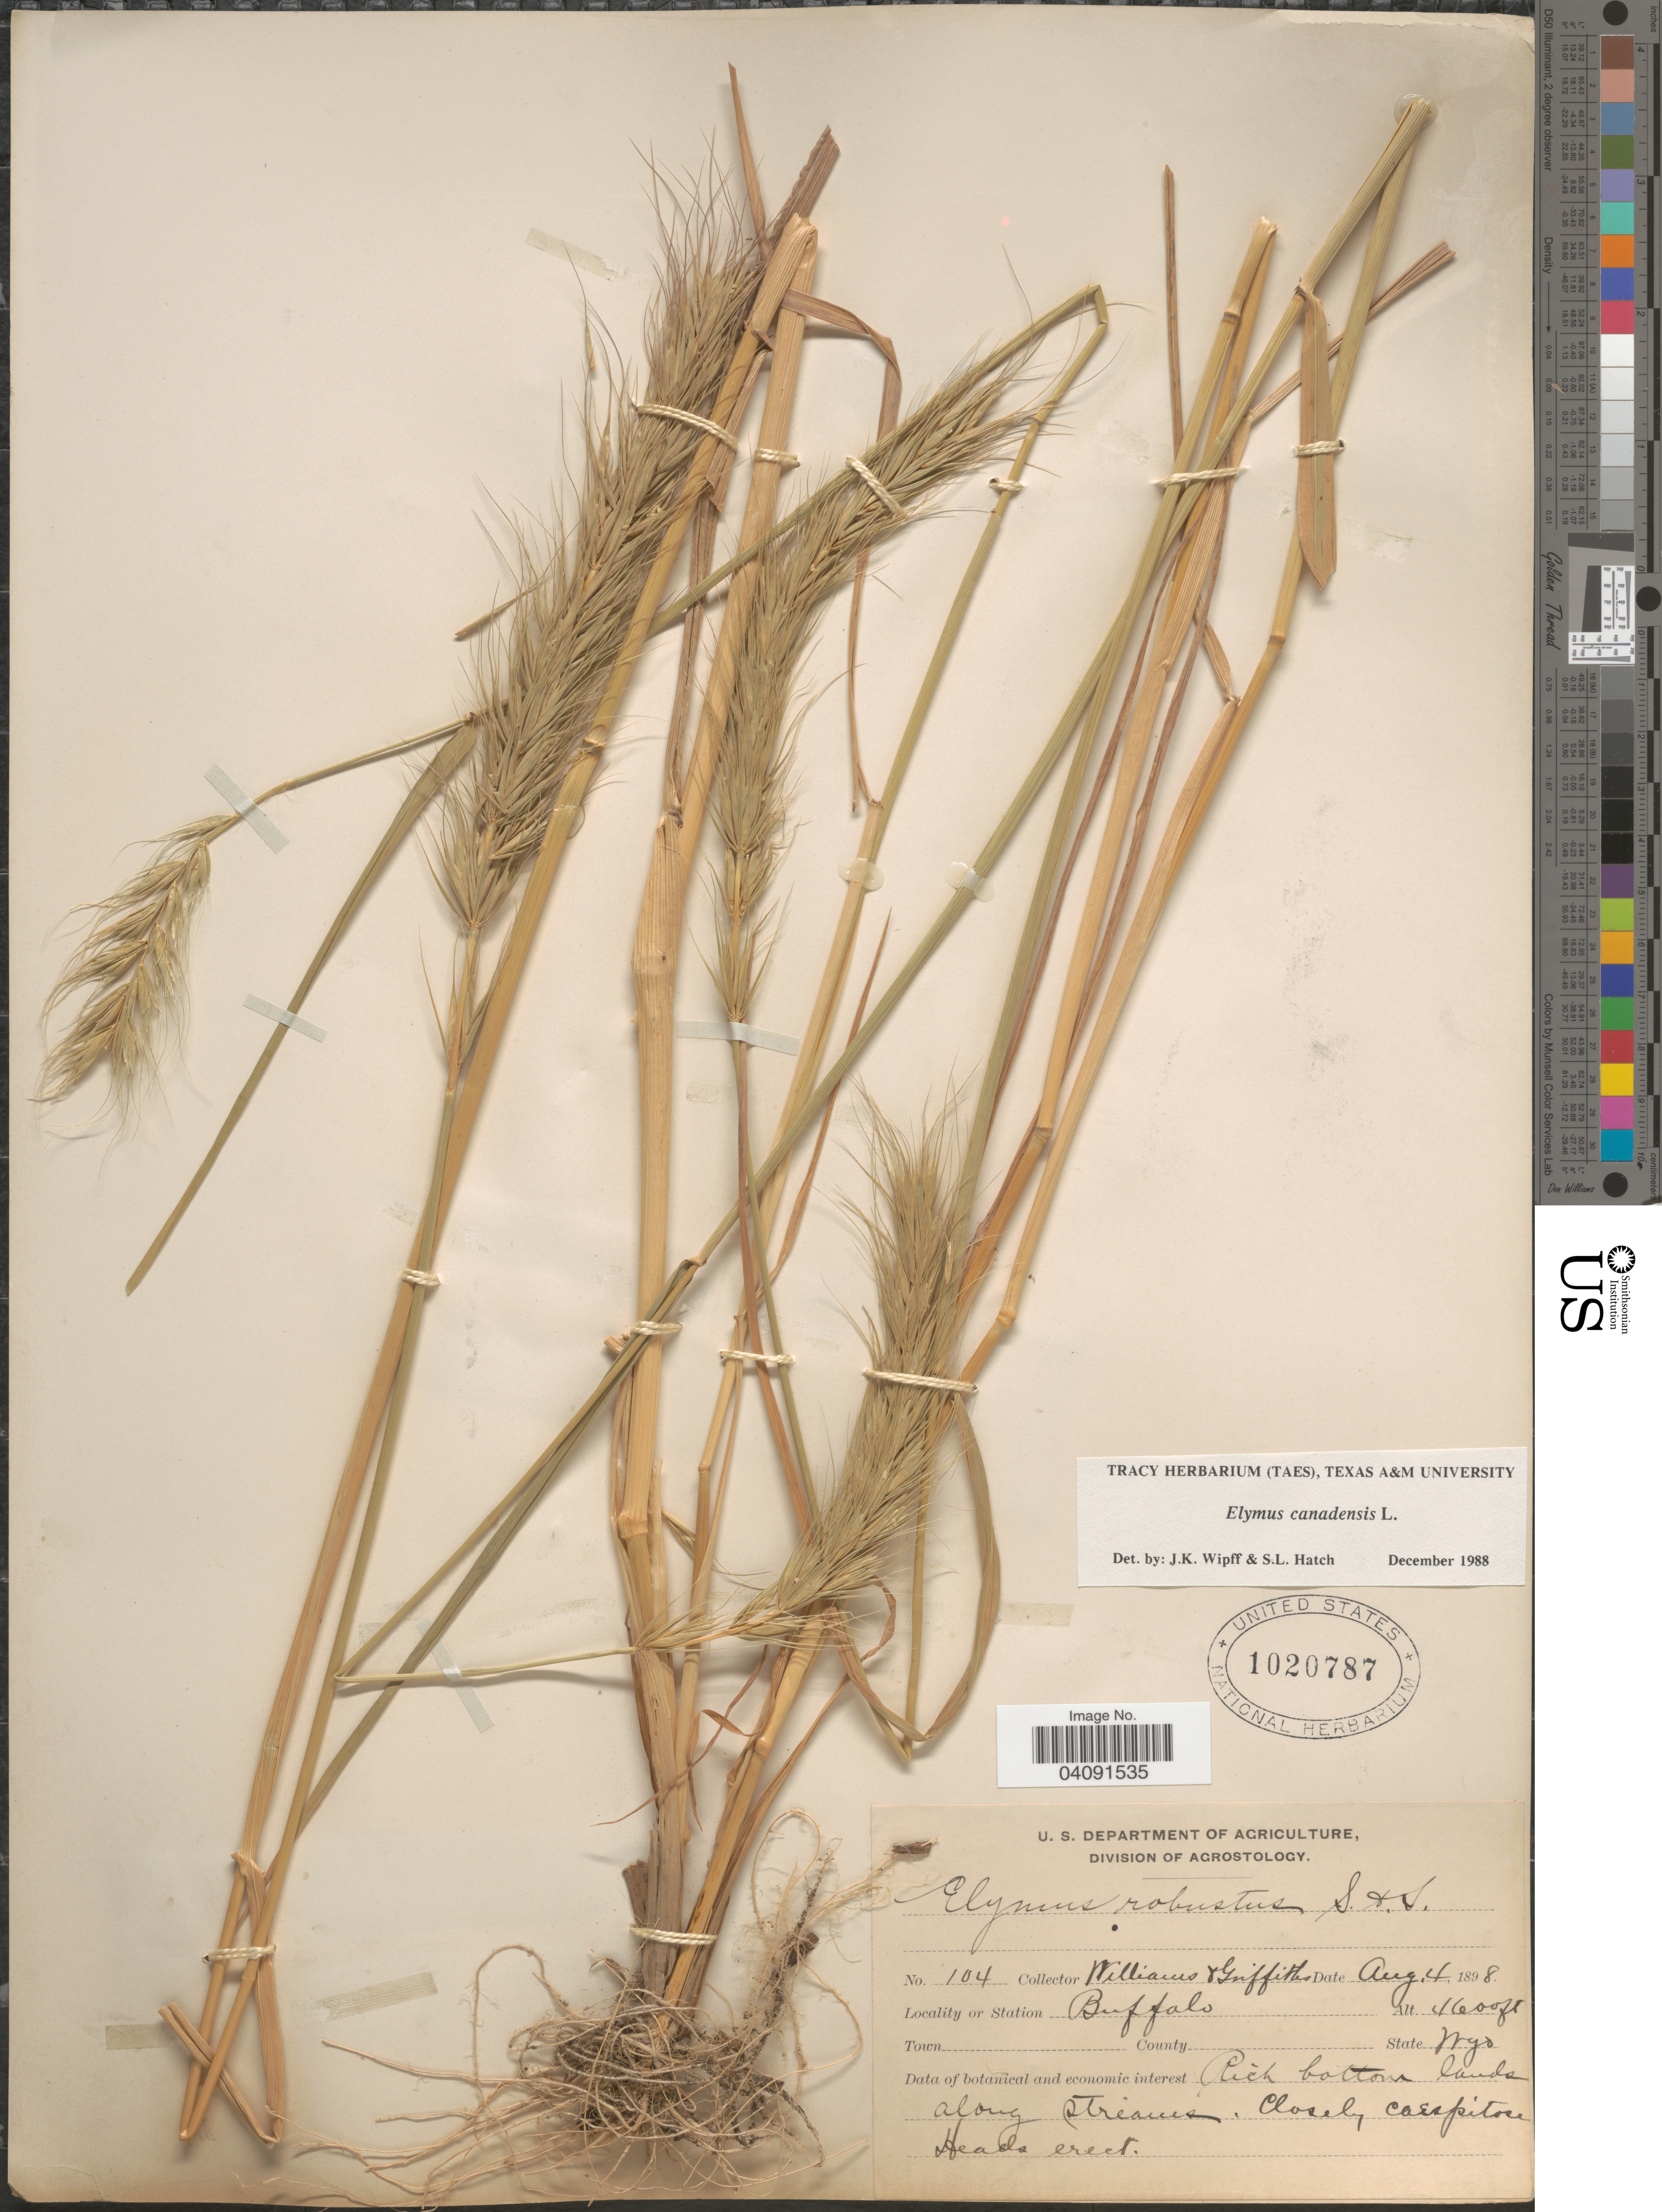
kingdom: Plantae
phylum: Tracheophyta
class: Liliopsida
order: Poales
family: Poaceae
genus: Elymus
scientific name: Elymus canadensis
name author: L.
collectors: -- Williams & -- Griffiths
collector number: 104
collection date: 1898-08-04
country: United States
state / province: Wyoming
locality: Buffalo. Rich bottom lands along streams.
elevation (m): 1402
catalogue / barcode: US 1020787